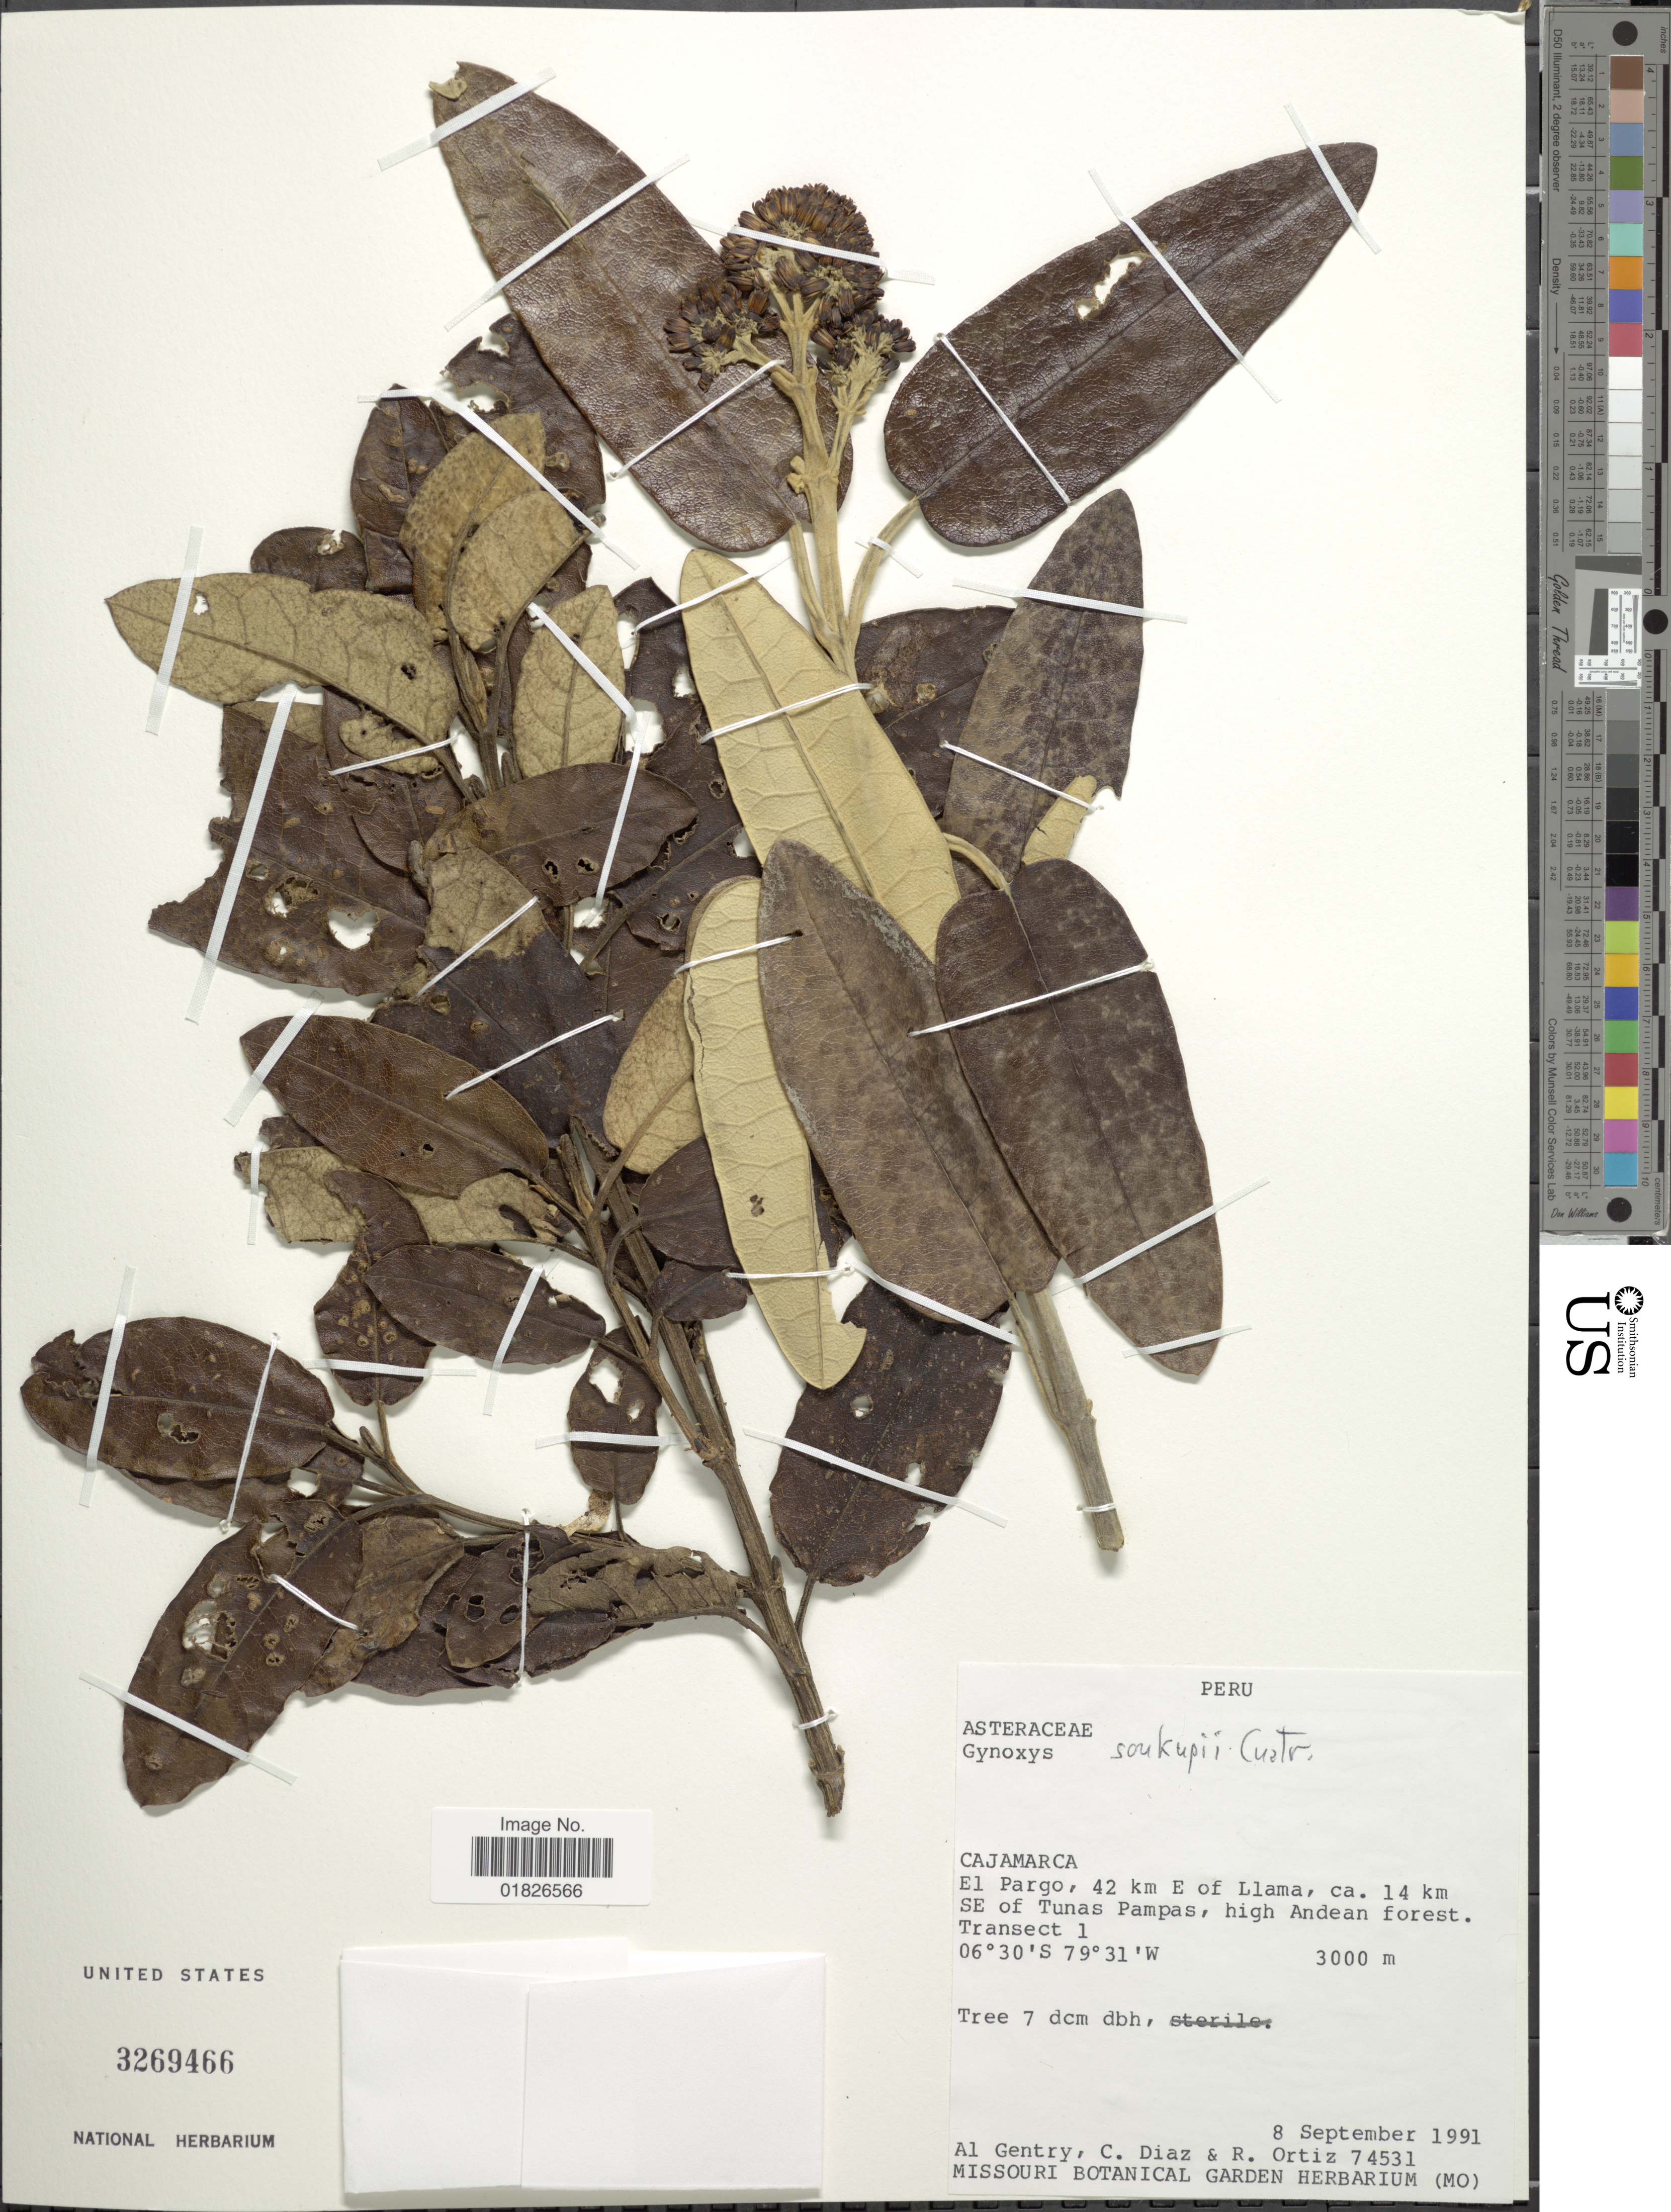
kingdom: Plantae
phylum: Tracheophyta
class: Magnoliopsida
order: Asterales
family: Asteraceae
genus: Gynoxys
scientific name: Gynoxys soukupii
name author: Cuatrec.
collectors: A. H. Gentry, C. Díaz & R. Ortíz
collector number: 74531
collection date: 1991-09-08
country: Peru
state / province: Cajamarca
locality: El Pargo, 42 km E of Llama, ca 14 km SE of Tunas Pampas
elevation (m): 3000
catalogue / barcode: US 3269466